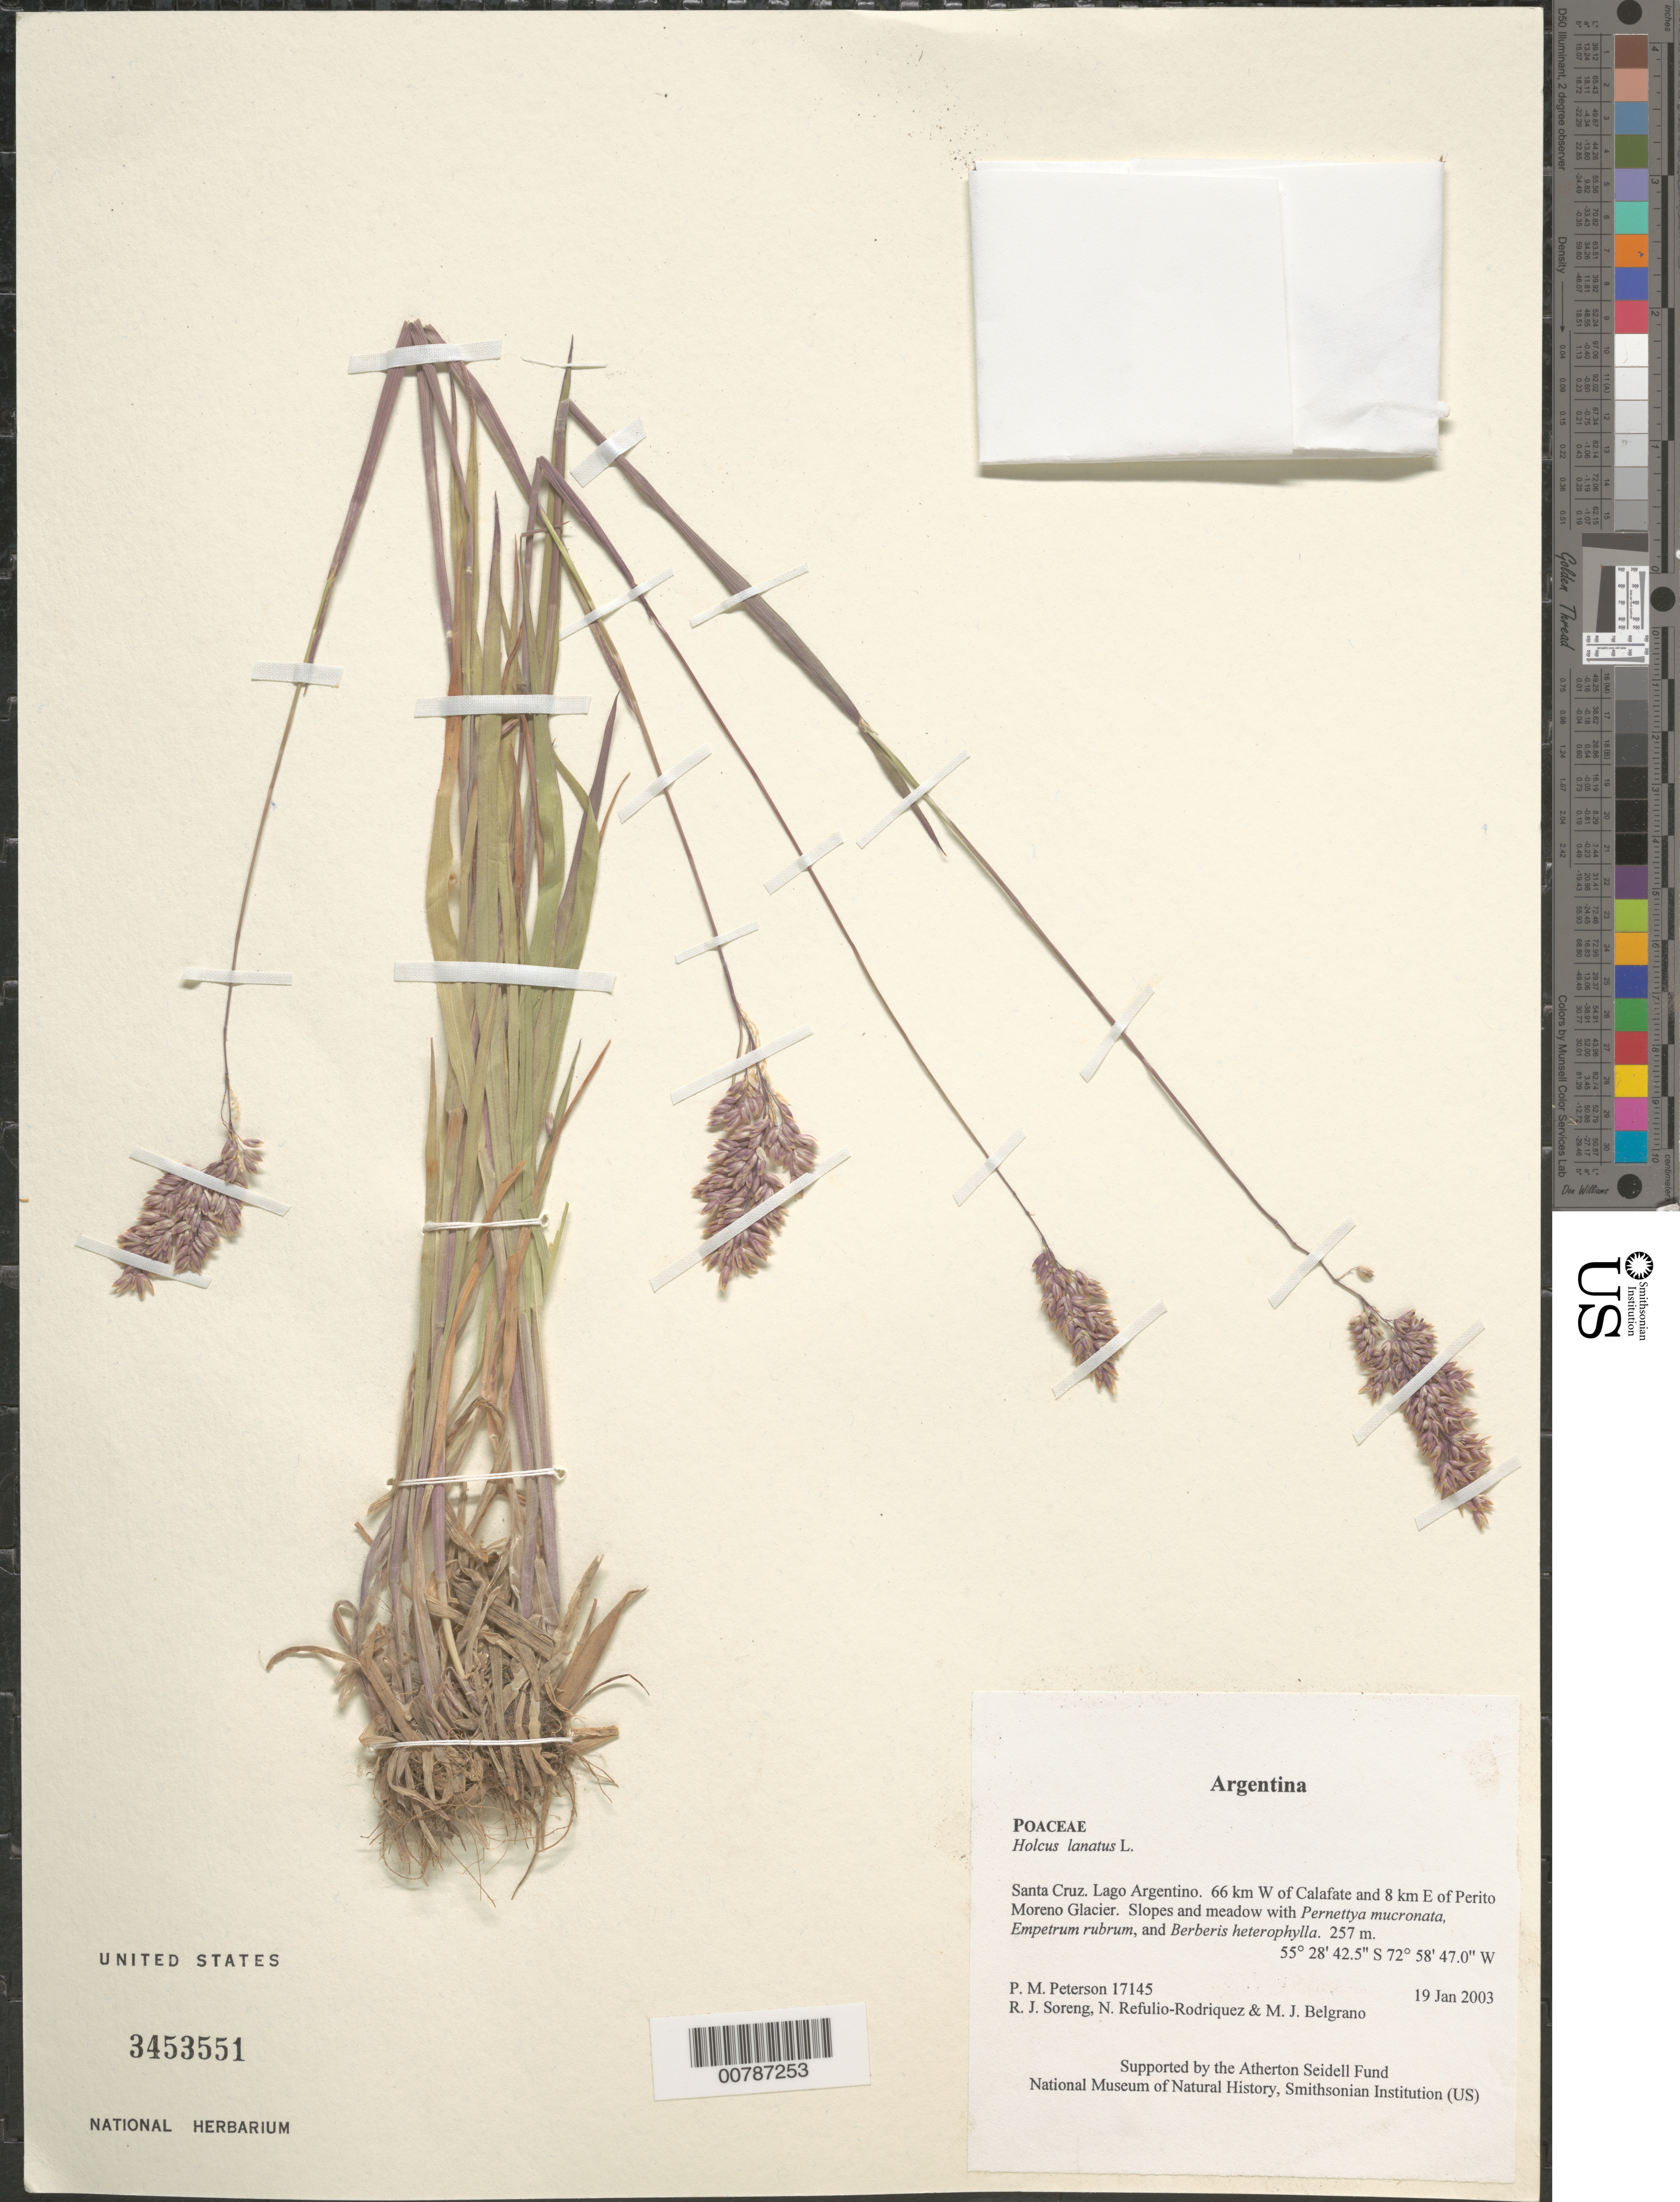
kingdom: Plantae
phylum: Tracheophyta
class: Liliopsida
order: Poales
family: Poaceae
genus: Holcus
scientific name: Holcus lanatus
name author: L.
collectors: P. M. Peterson, R. J. Soreng, N. Refulio-Rodríguez & M. Belgrano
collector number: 17145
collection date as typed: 19 Jan 2003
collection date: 2003-01-19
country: Argentina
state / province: Santa Cruz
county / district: Lago Argentino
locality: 66 km W of Calafate and 8 km E of Perito Moreno Glacier. Slopes and meadow with Pernettya mucronata, Empetrum rubrum, and Berberis heterophylla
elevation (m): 257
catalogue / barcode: US 3453551